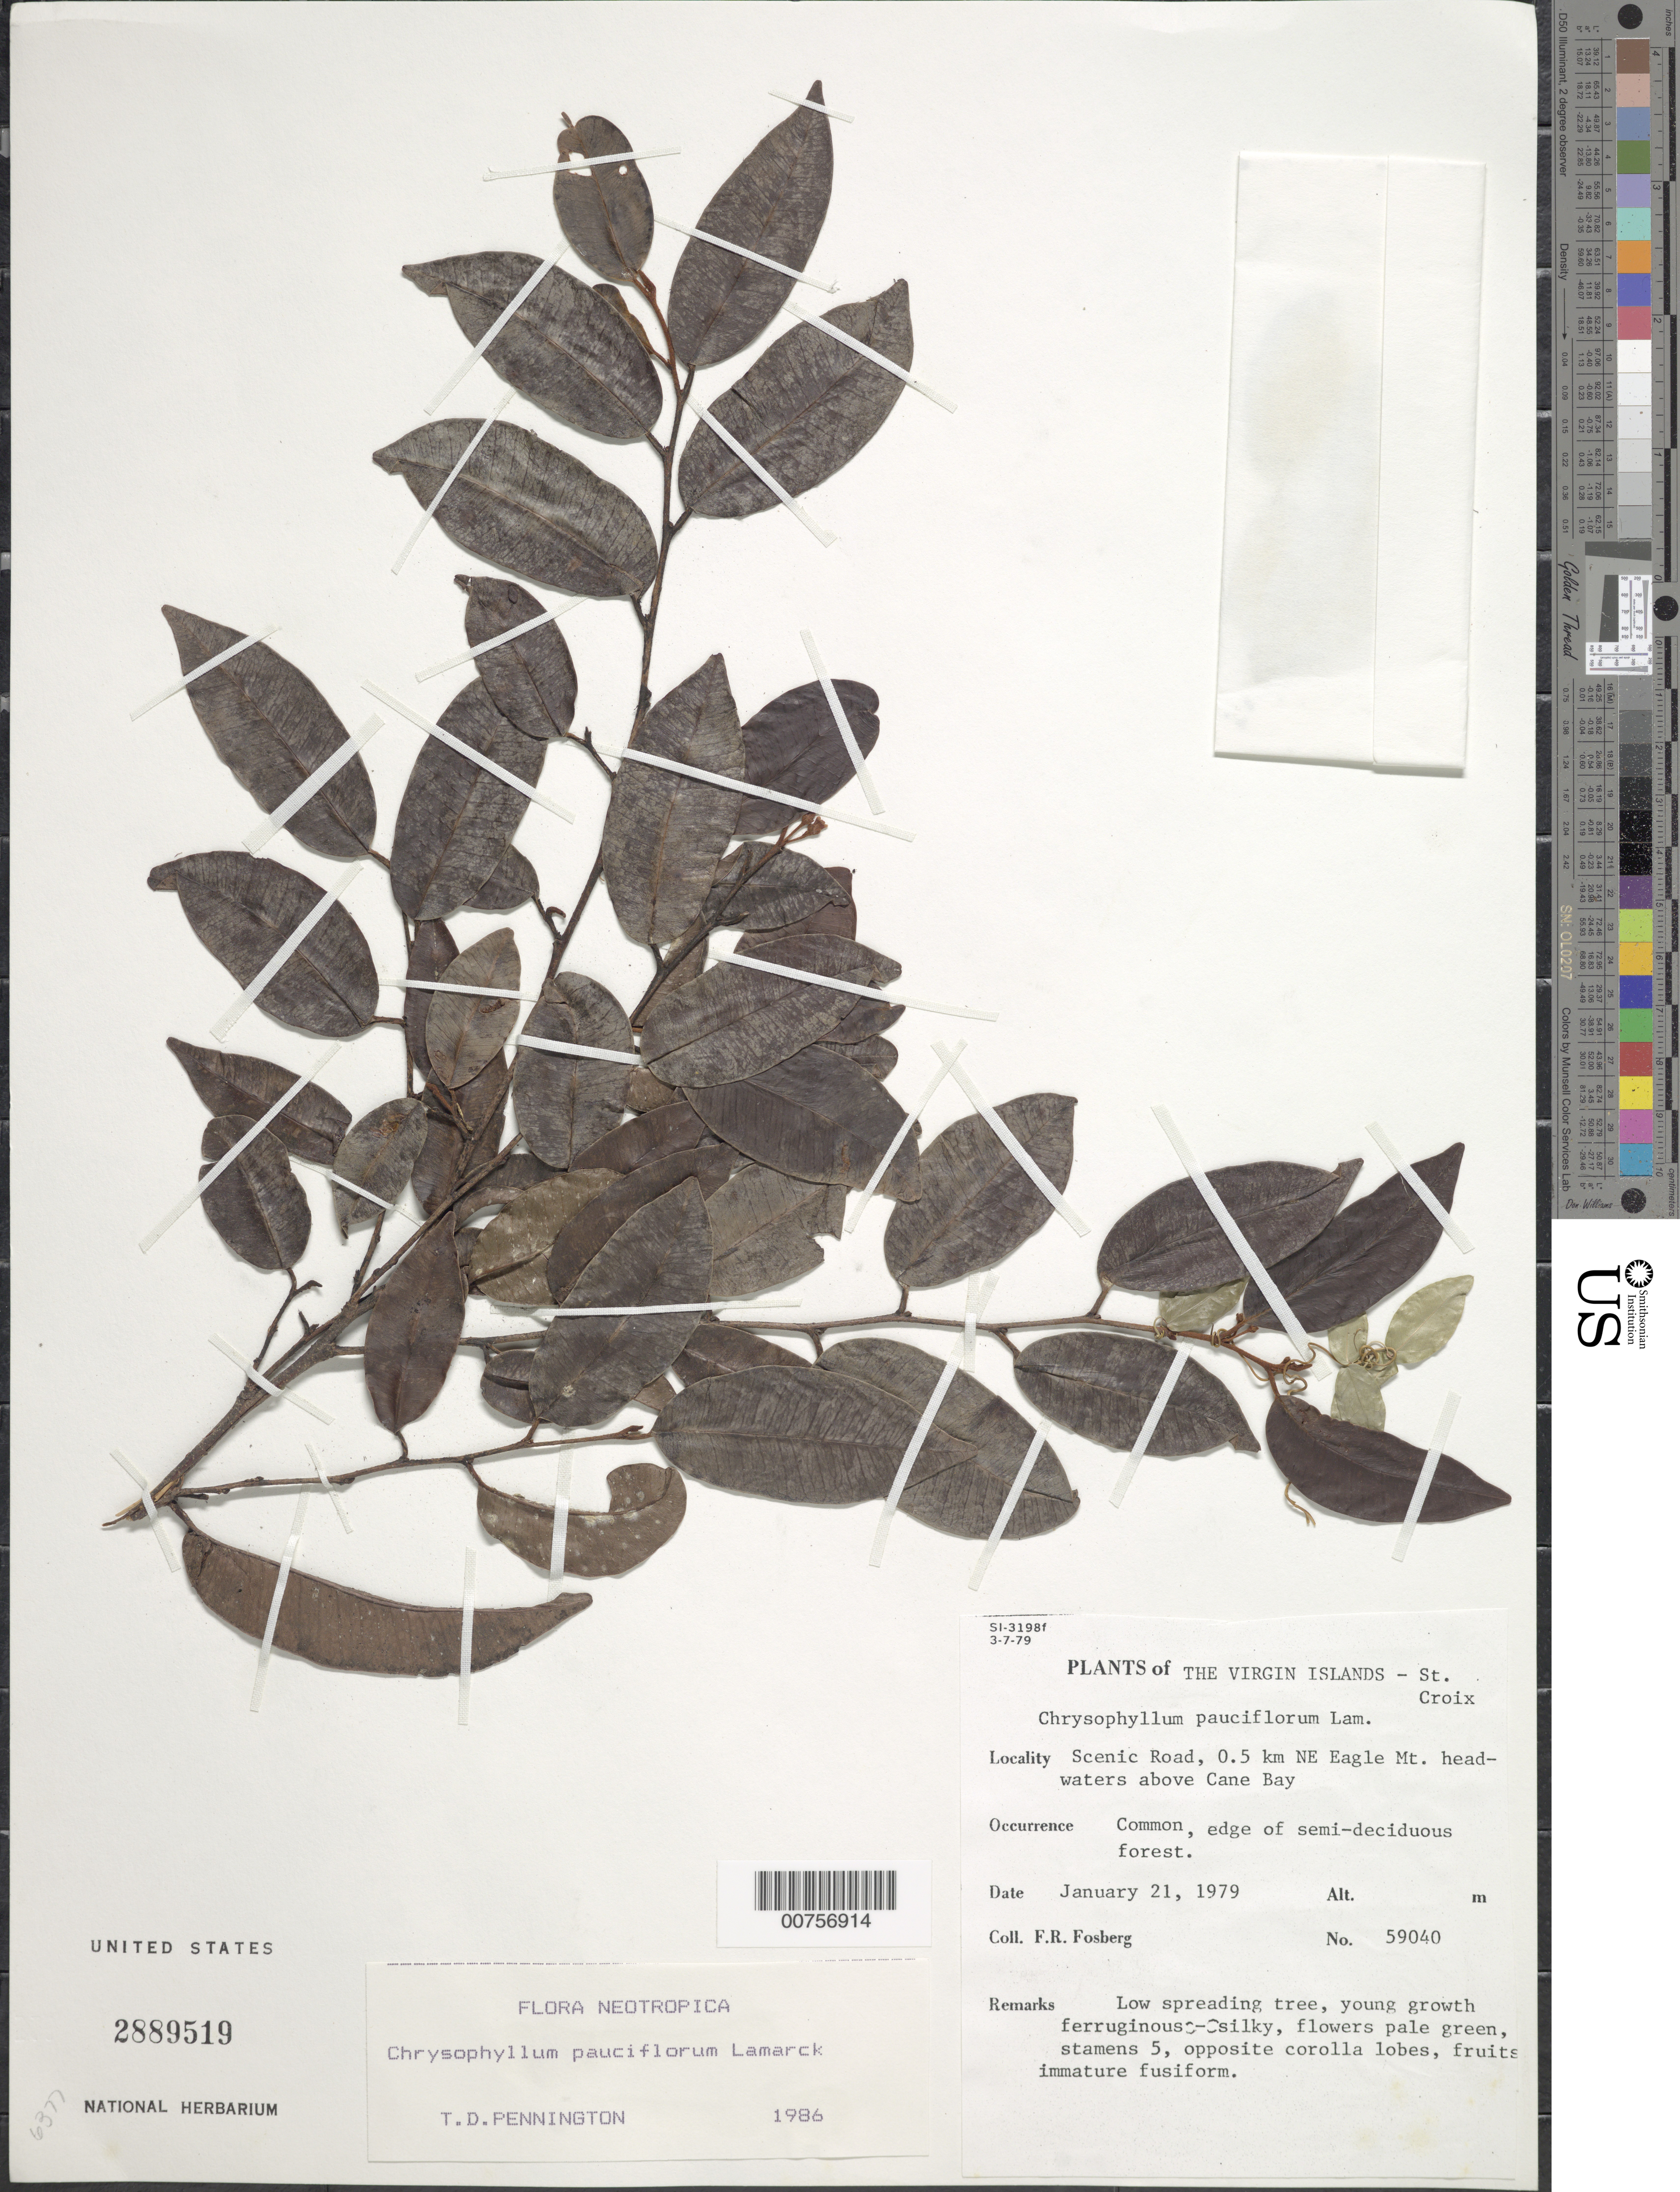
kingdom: Plantae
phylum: Tracheophyta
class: Magnoliopsida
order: Ericales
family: Sapotaceae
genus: Chrysophyllum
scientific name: Chrysophyllum pauciflorum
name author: Lam.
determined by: Pennington, T. D., (K)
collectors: F. R. Fosberg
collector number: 59040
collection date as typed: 21 Jan 1979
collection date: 1979-01-21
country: U.S. Virgin Islands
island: St. Croix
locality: Scenir Road, 0.5 km NE Eagle Mt. Headwaters above Cane Bay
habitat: Edge of semi-deciduous forest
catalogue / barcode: US 2889519